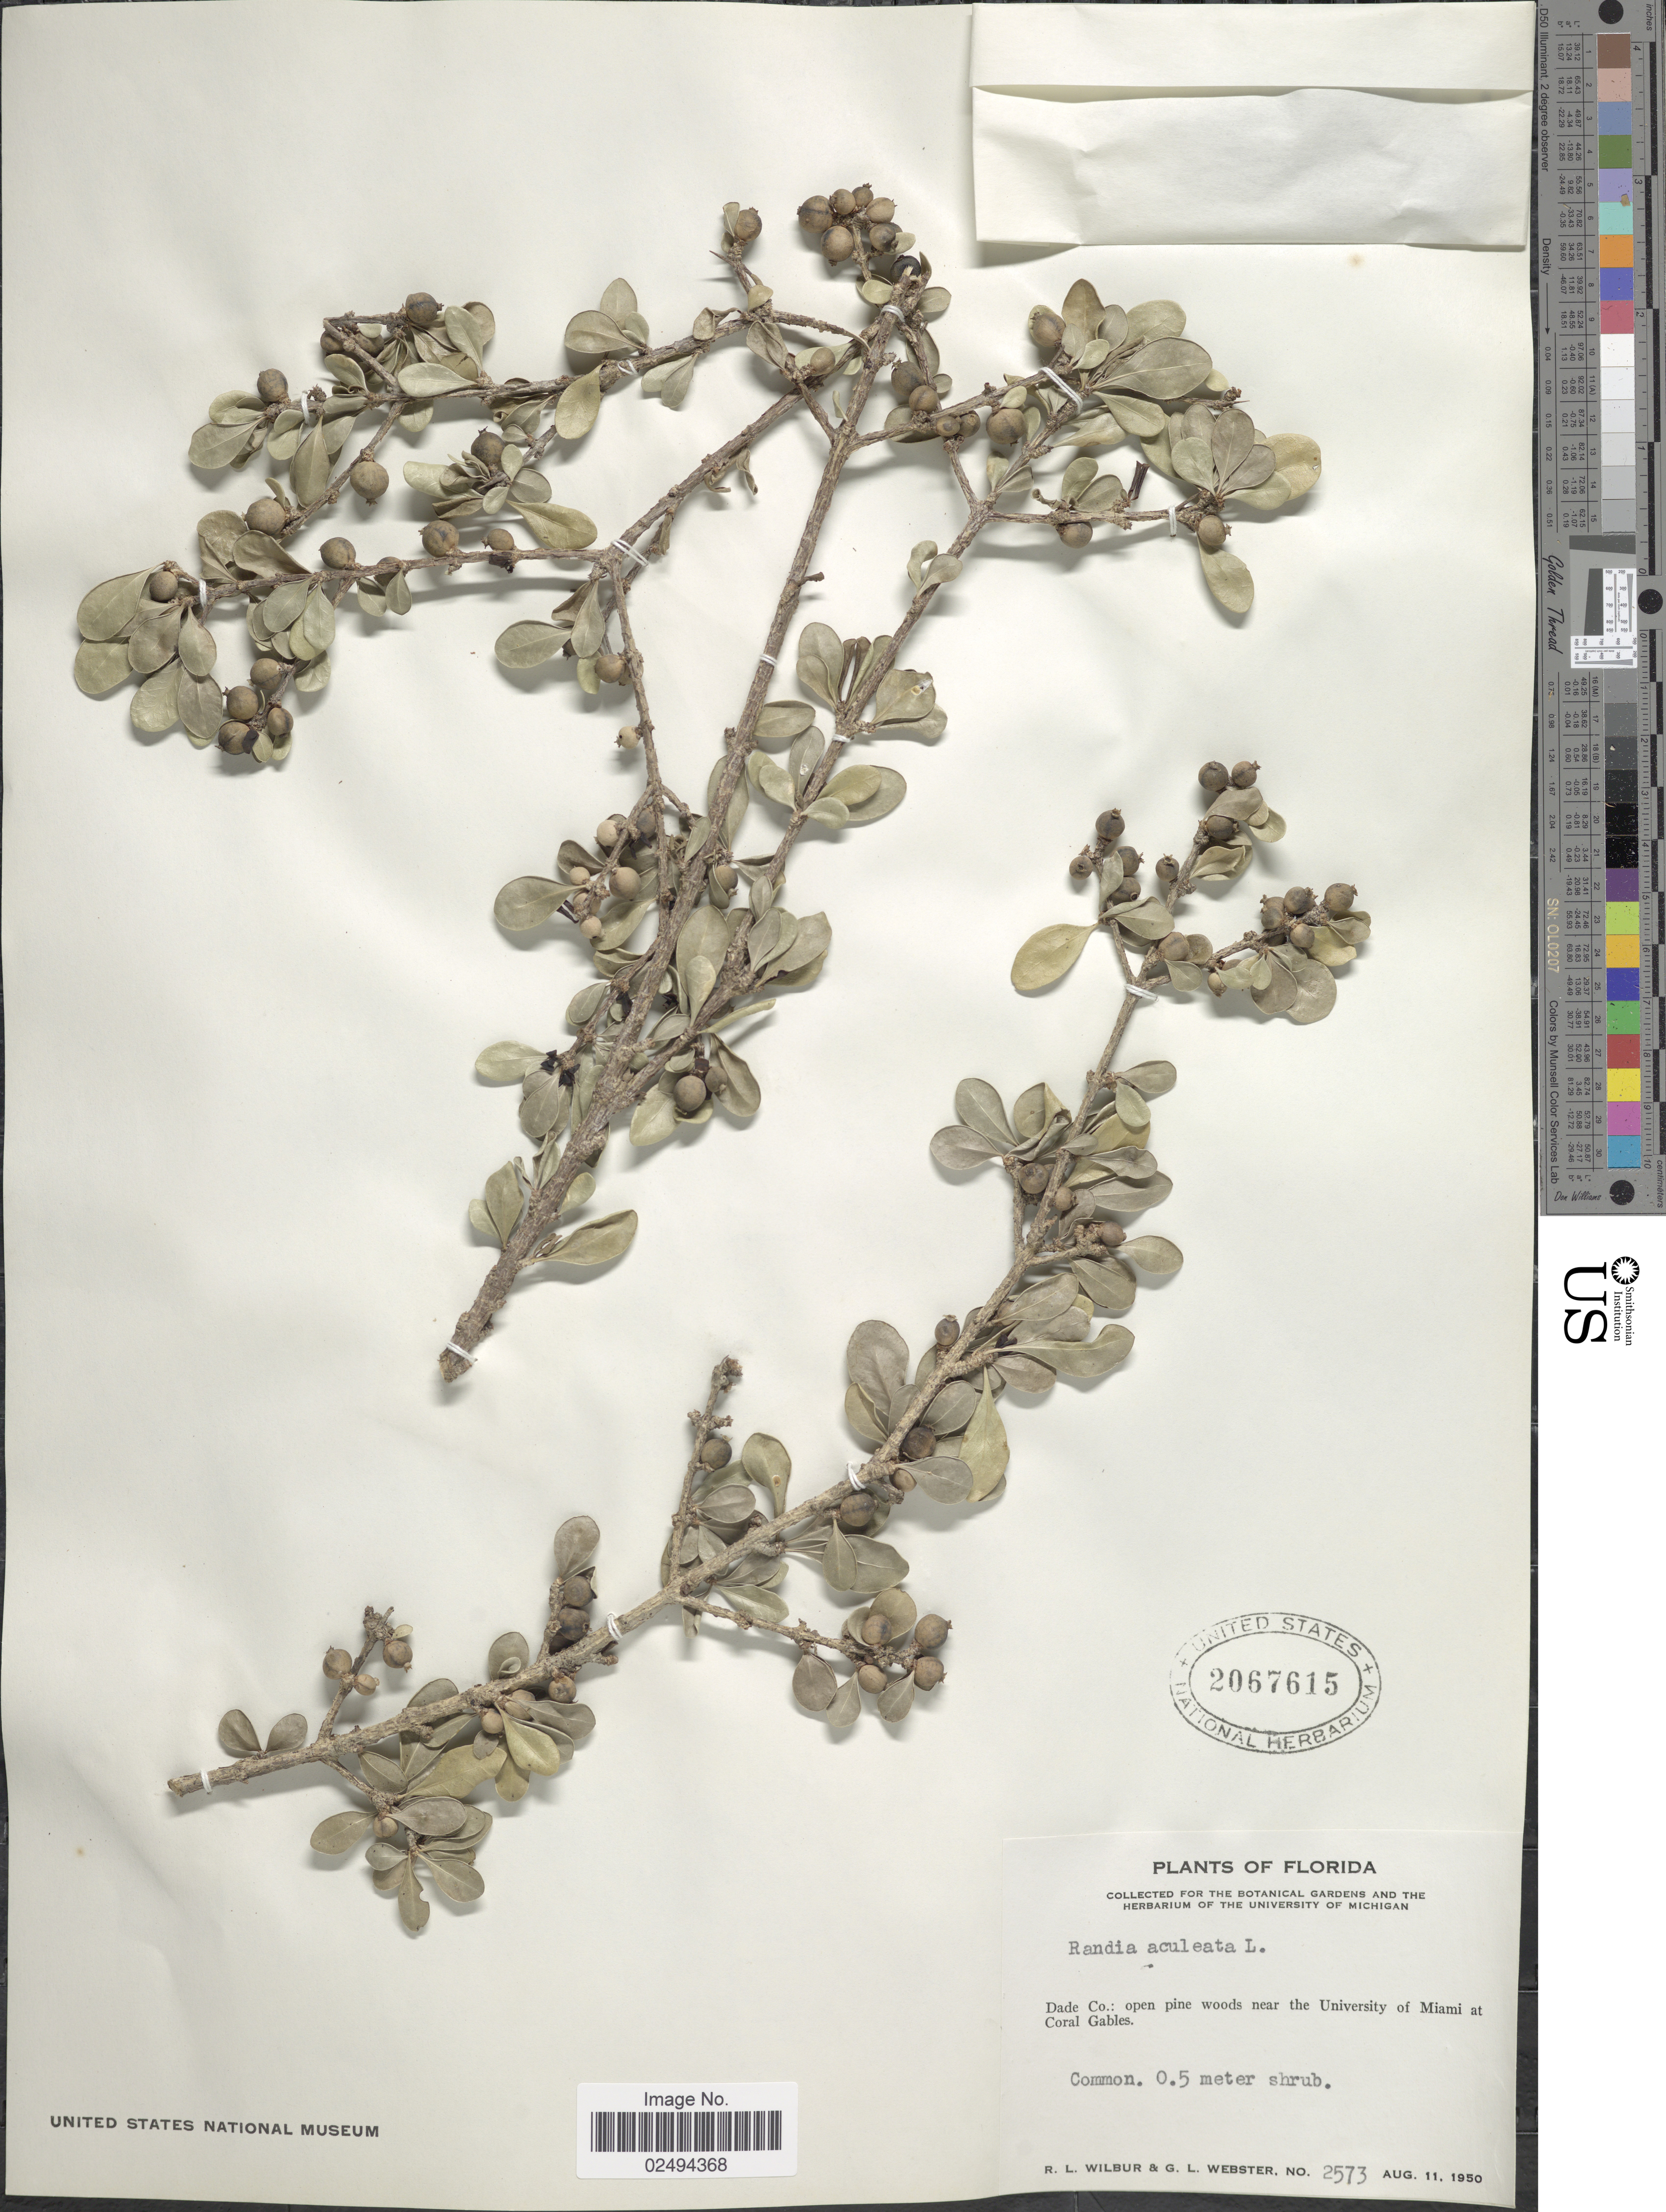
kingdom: Plantae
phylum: Tracheophyta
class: Magnoliopsida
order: Gentianales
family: Rubiaceae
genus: Randia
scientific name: Randia aculeata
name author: L.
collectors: R. L. Wilbur & G. L. Webster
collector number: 2573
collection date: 1950-08-11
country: United States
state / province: Florida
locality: Dade Co: open pine woods near the University of Miami at Coral Gables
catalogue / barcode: US 2067615